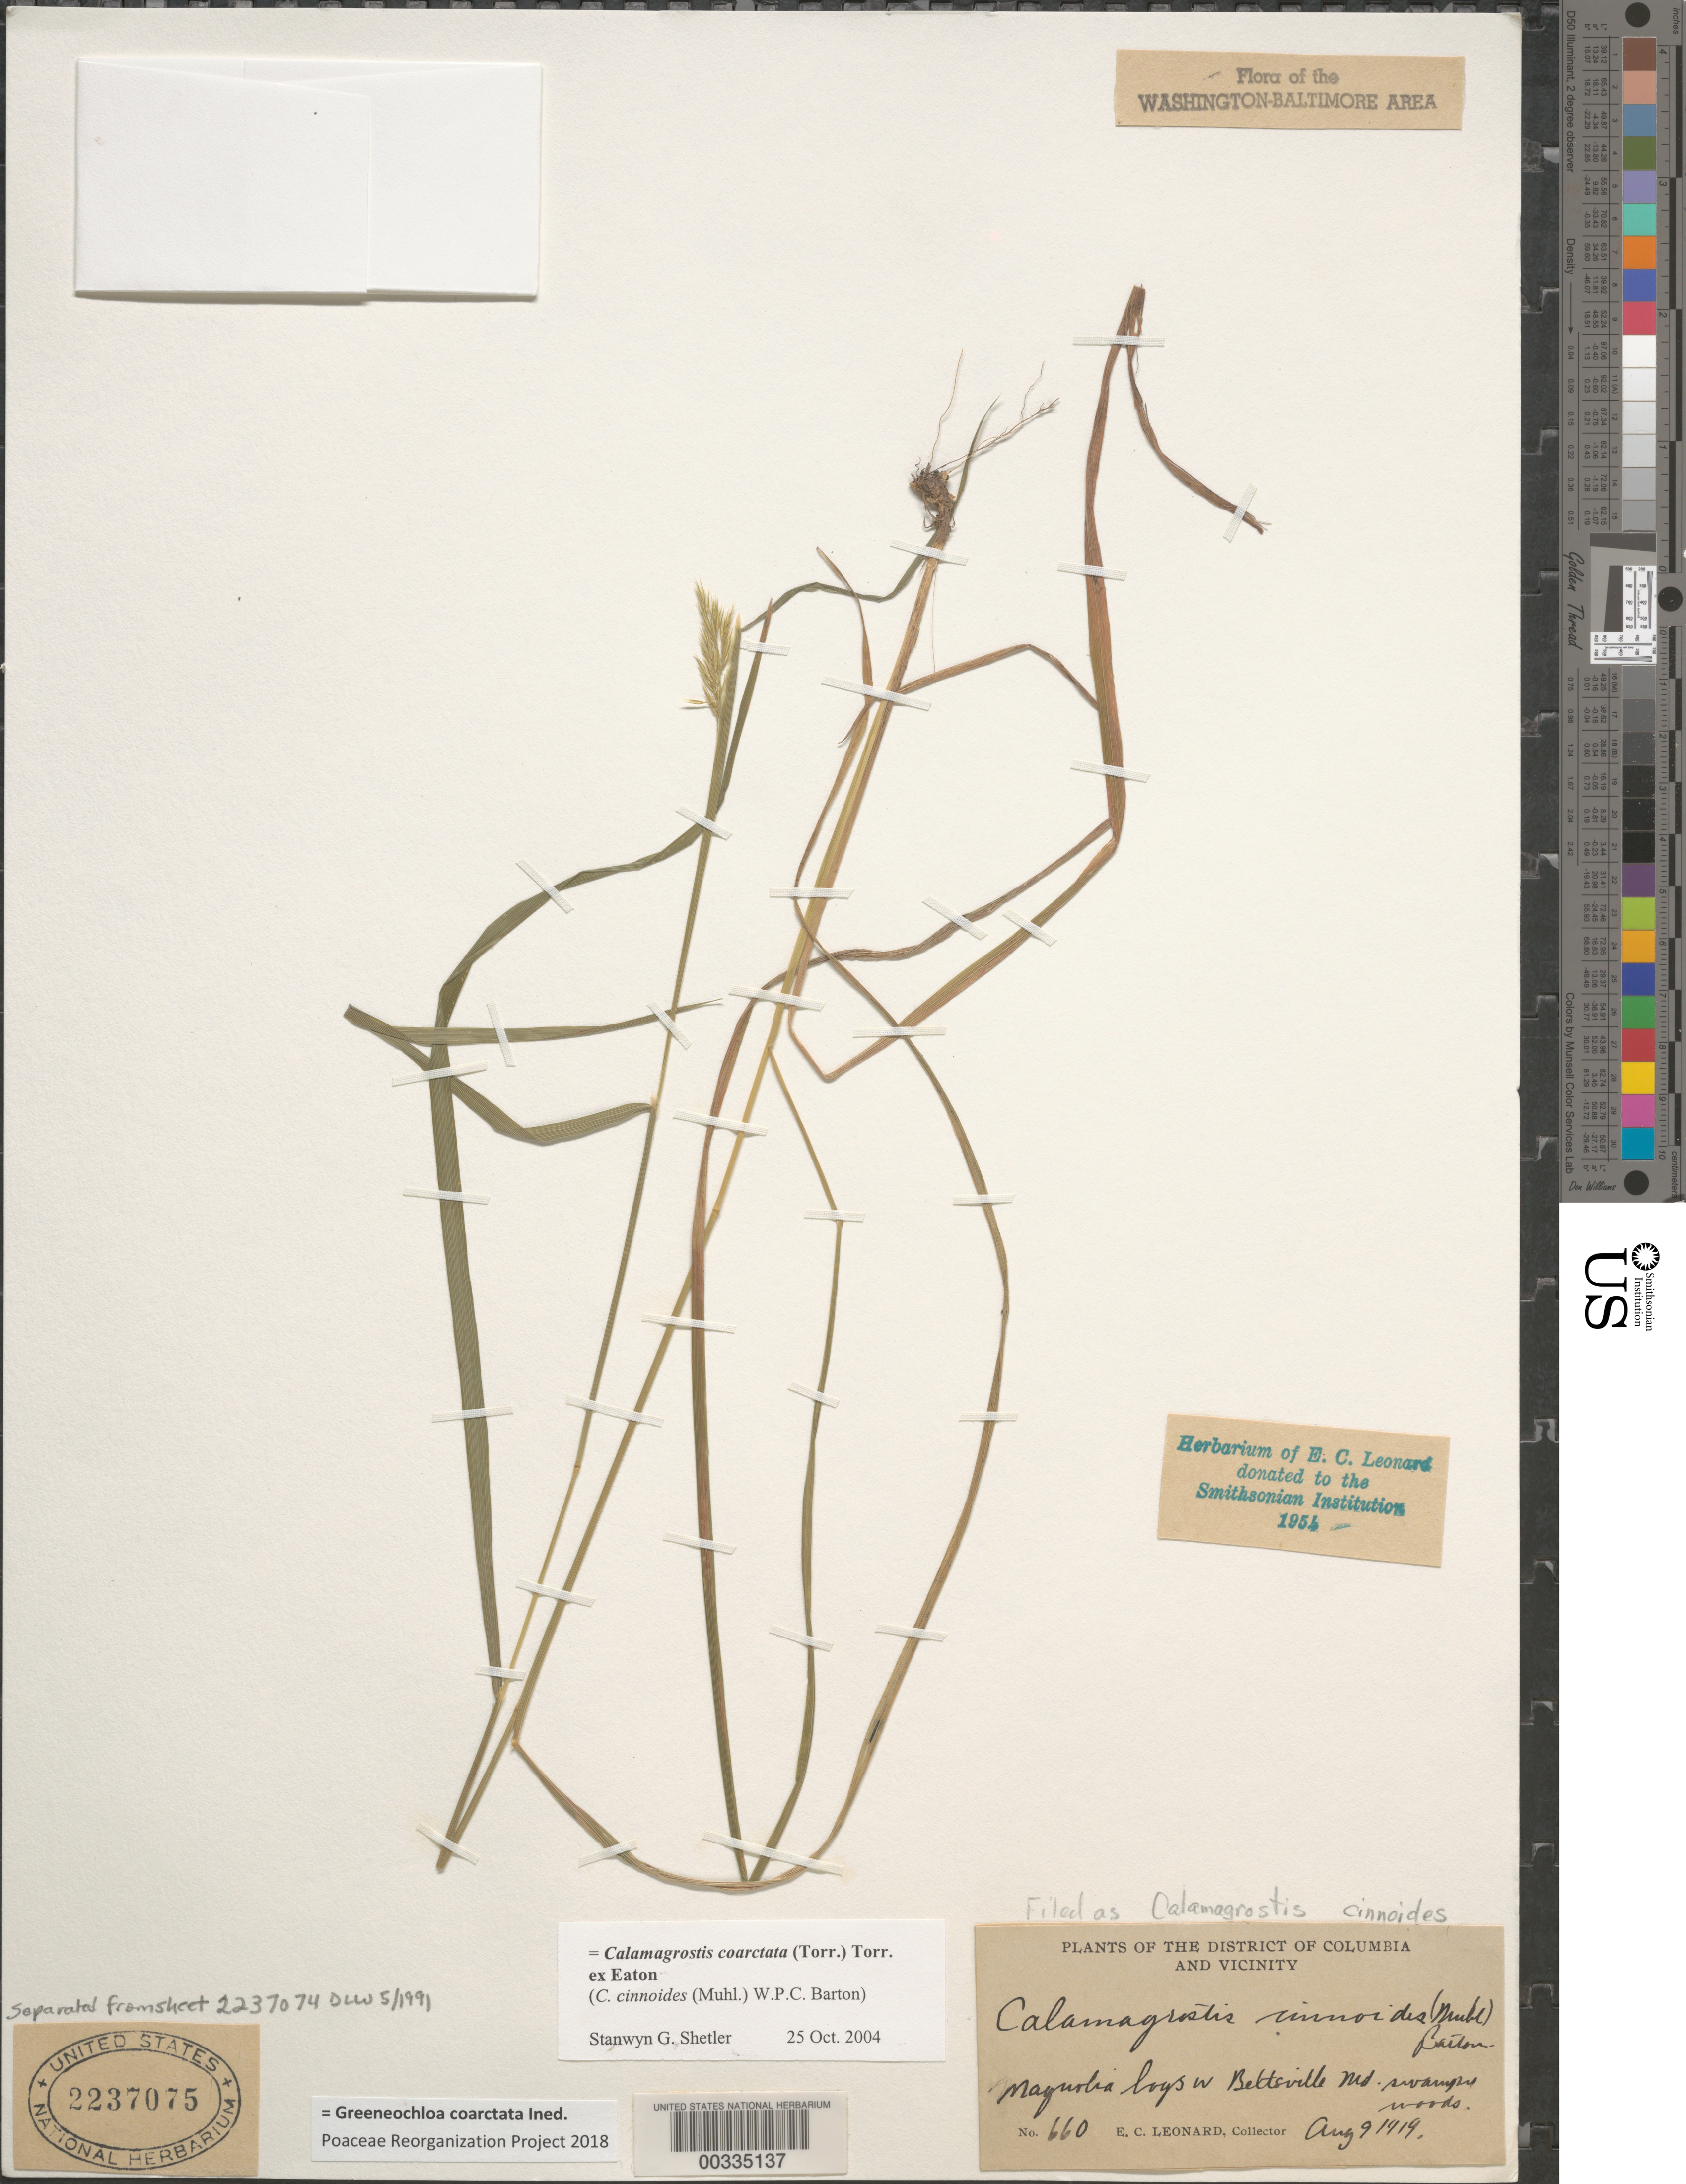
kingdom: Plantae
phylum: Tracheophyta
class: Liliopsida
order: Poales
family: Poaceae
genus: Greeneochloa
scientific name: Greeneochloa coarctata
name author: (Torr. ex Eaton) P.M. Peterson et al.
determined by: Poaceae Reorganization Project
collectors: E. C. Leonard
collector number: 660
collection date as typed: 09 Aug 1919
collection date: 1919-08-09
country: United States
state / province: Maryland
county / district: Prince George's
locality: Magnolia Bogs, west of Beltsville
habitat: Swampy woods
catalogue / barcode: US 2237075